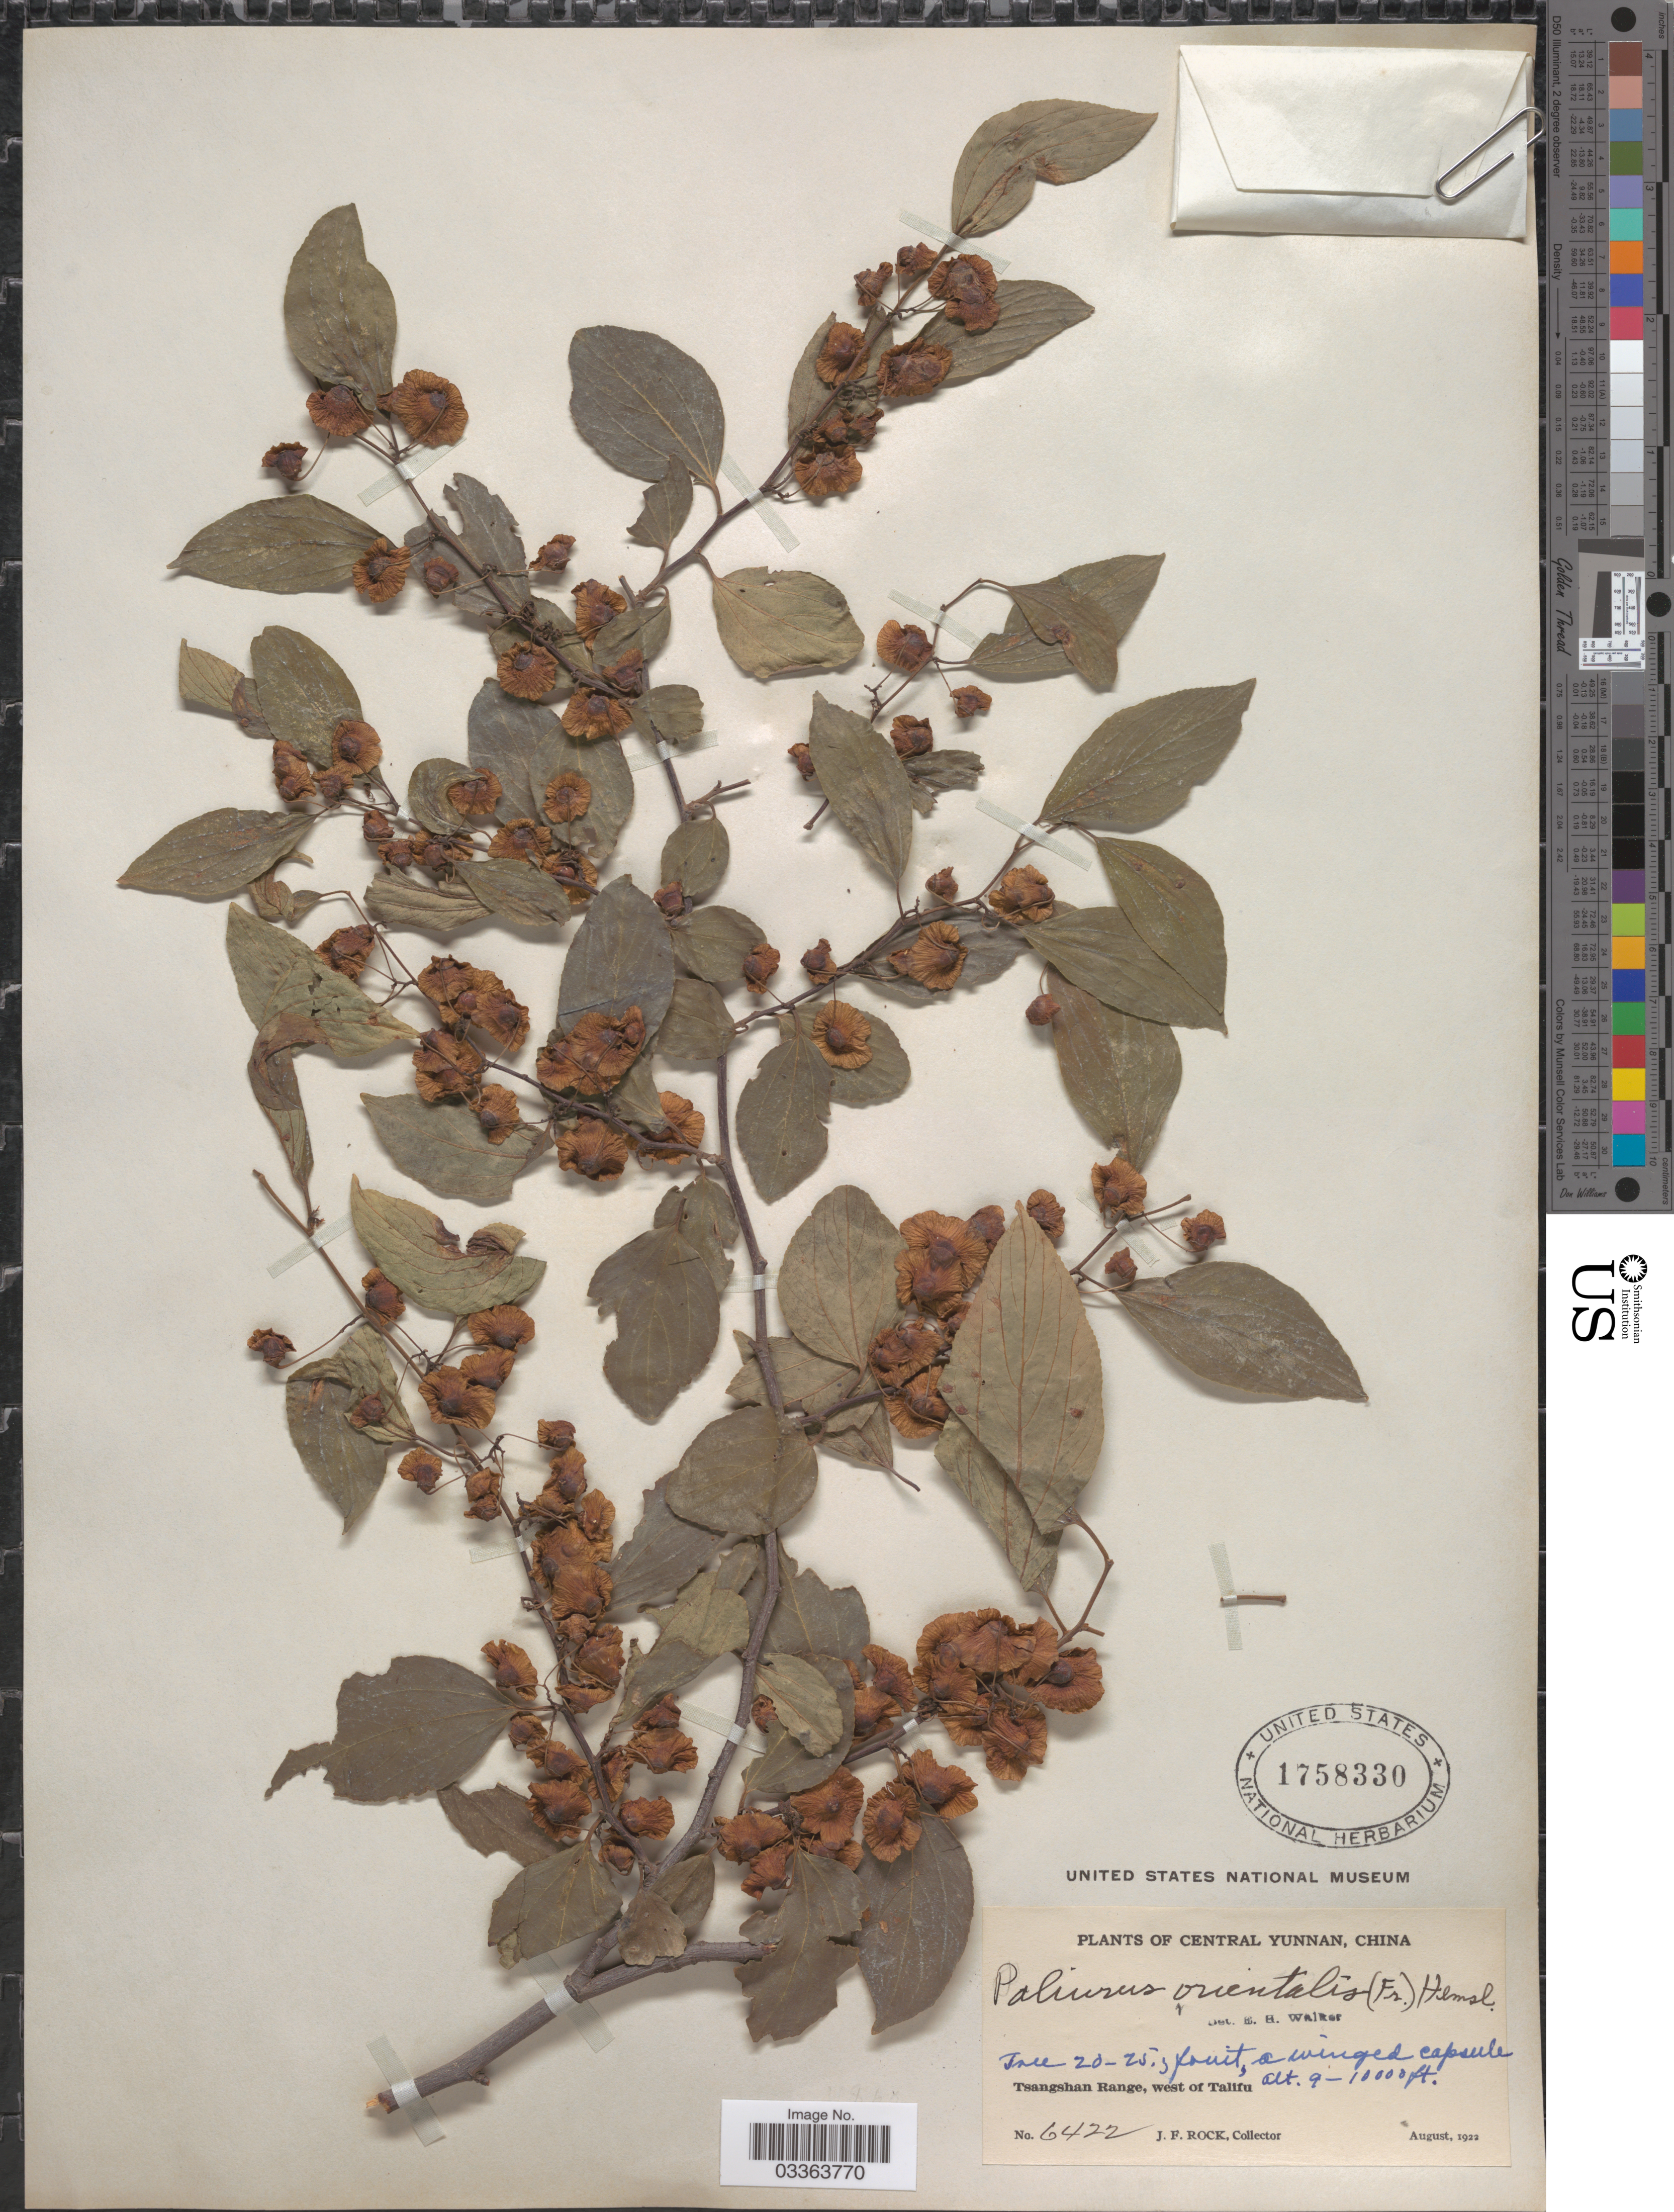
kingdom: Plantae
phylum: Tracheophyta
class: Magnoliopsida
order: Rosales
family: Rhamnaceae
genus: Paliurus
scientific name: Paliurus orientalis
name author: Hemsl.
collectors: J. Rock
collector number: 6422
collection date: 1922-08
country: China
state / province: Yunnan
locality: Central Yunnan. Tsangshan Range, west of Talifu.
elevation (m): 2743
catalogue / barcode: US 1758330